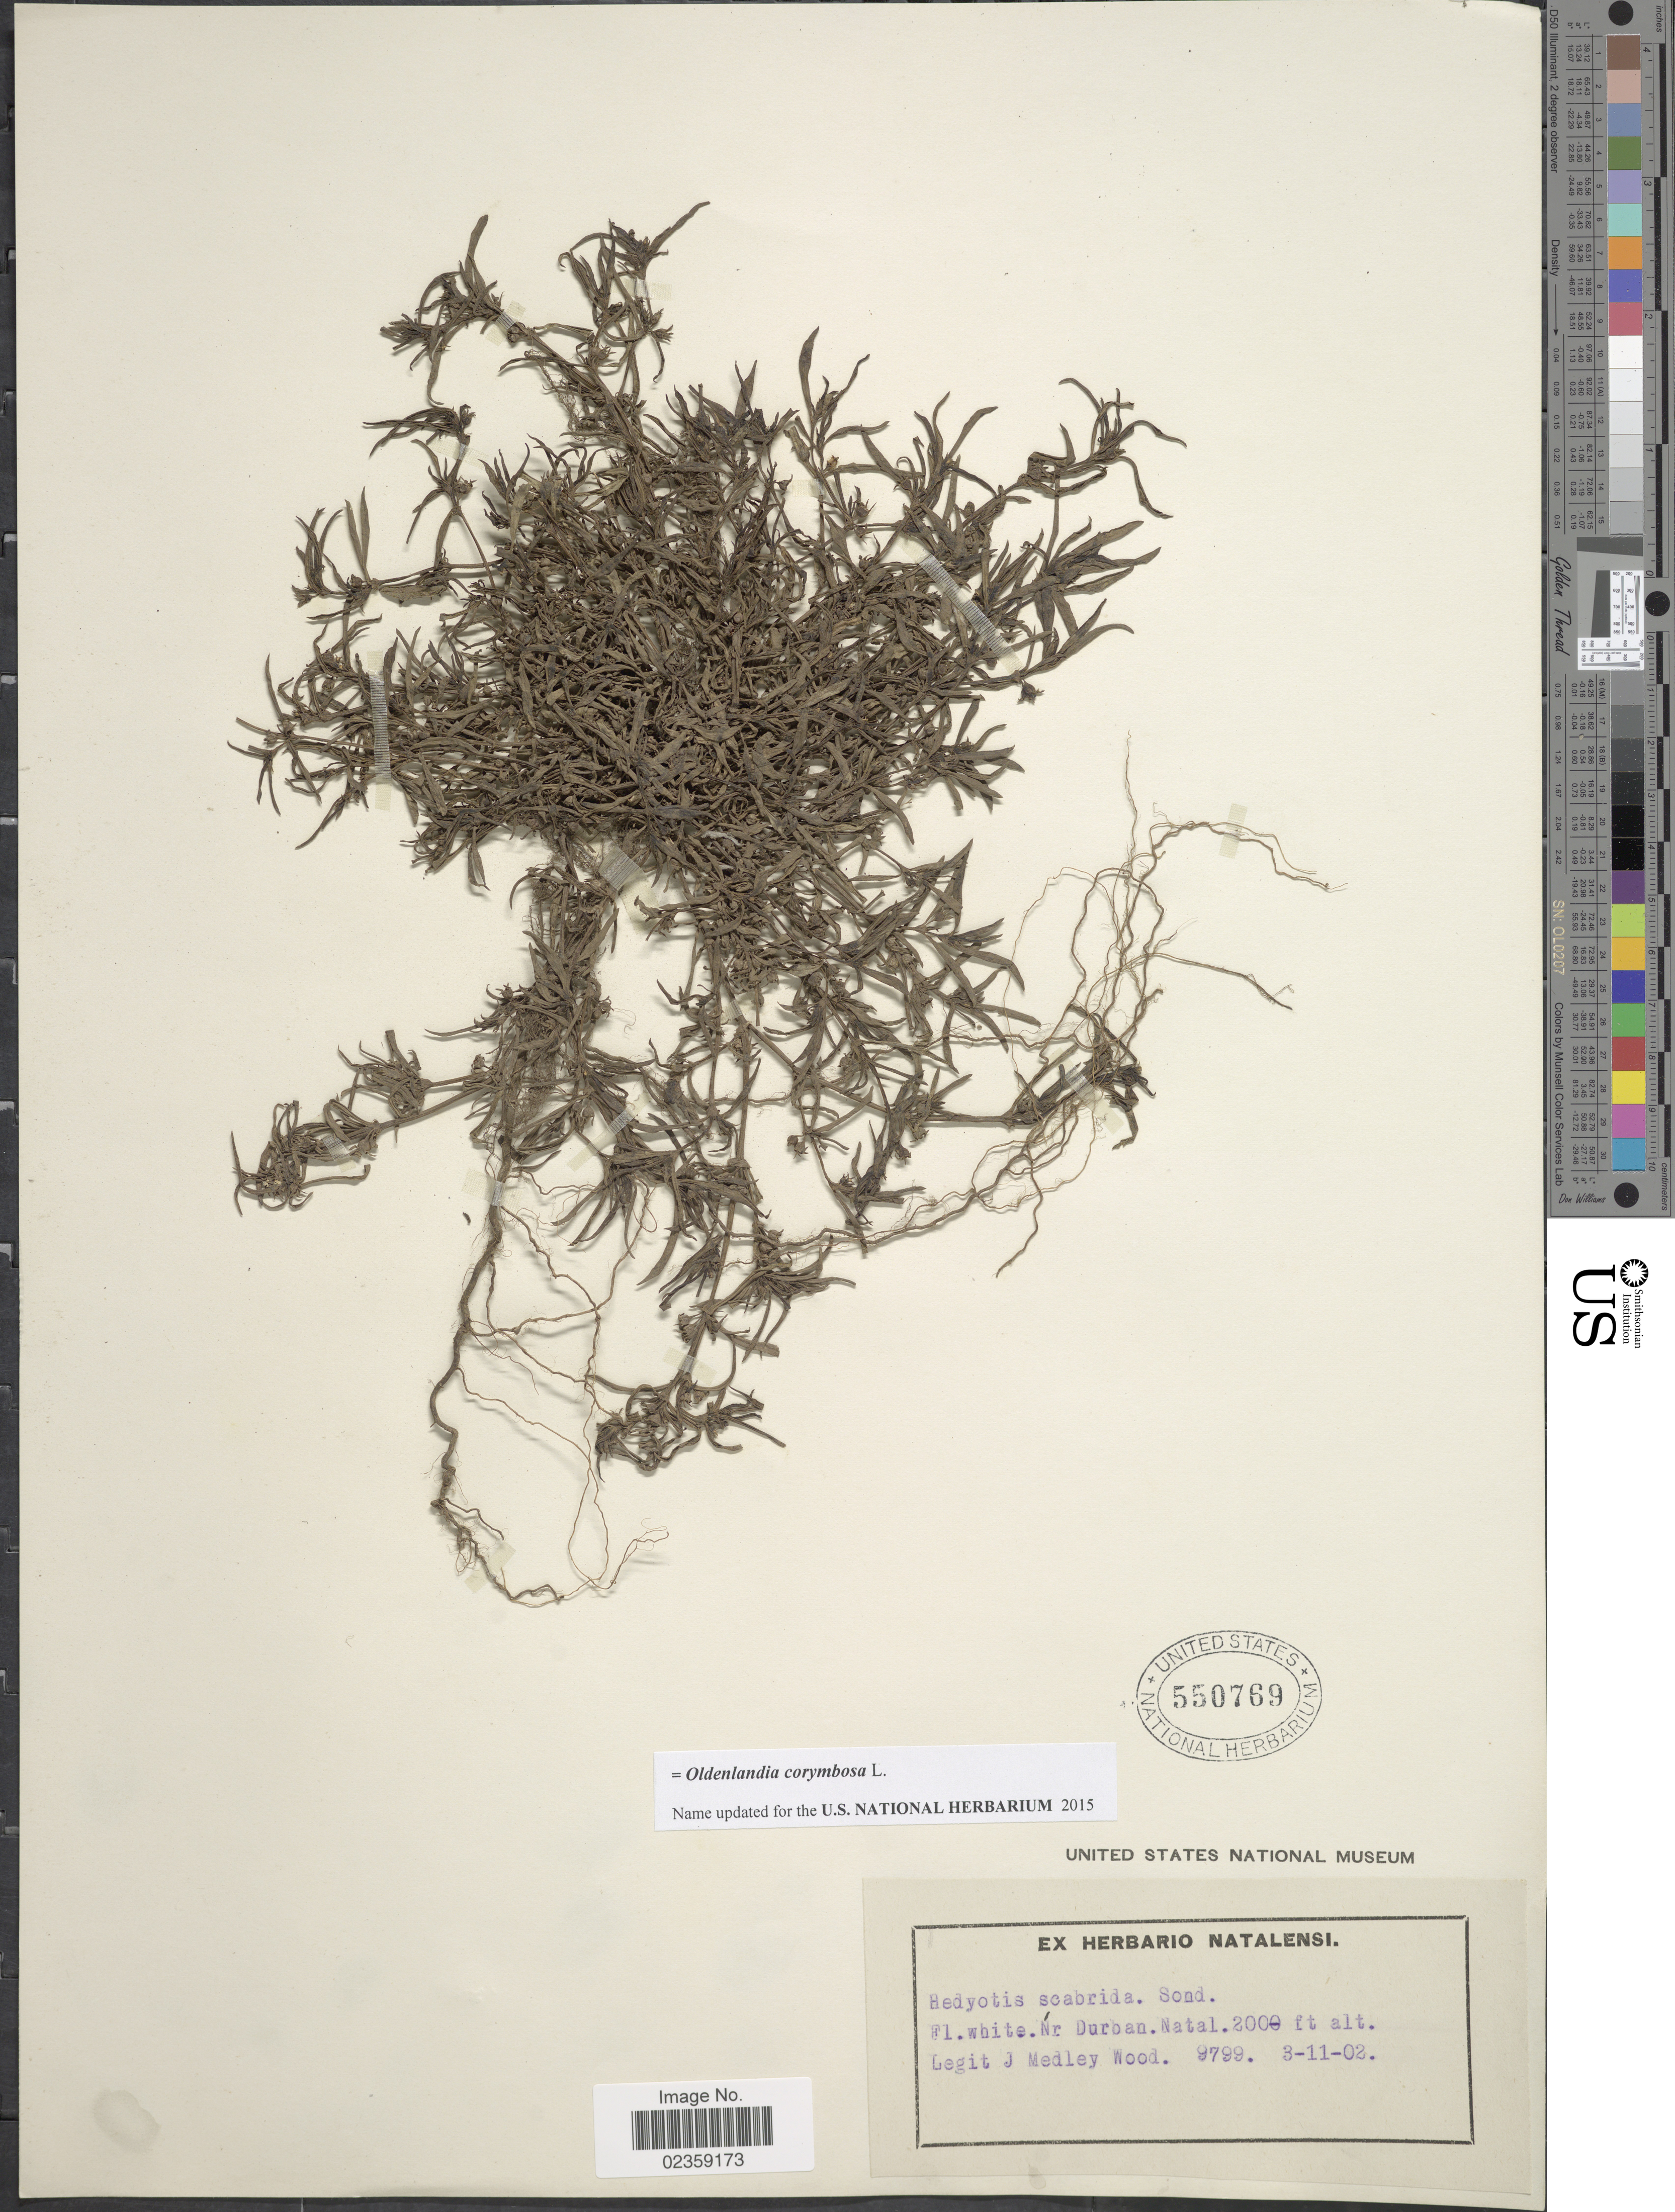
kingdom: Plantae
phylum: Tracheophyta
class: Magnoliopsida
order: Gentianales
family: Rubiaceae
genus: Oldenlandia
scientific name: Oldenlandia corymbosa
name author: L.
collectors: J. Medley Wood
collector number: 9799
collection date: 1902-11-03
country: South Africa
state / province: KwaZulu-Natal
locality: Nr Durban. Natal.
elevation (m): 610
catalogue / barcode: US 550769